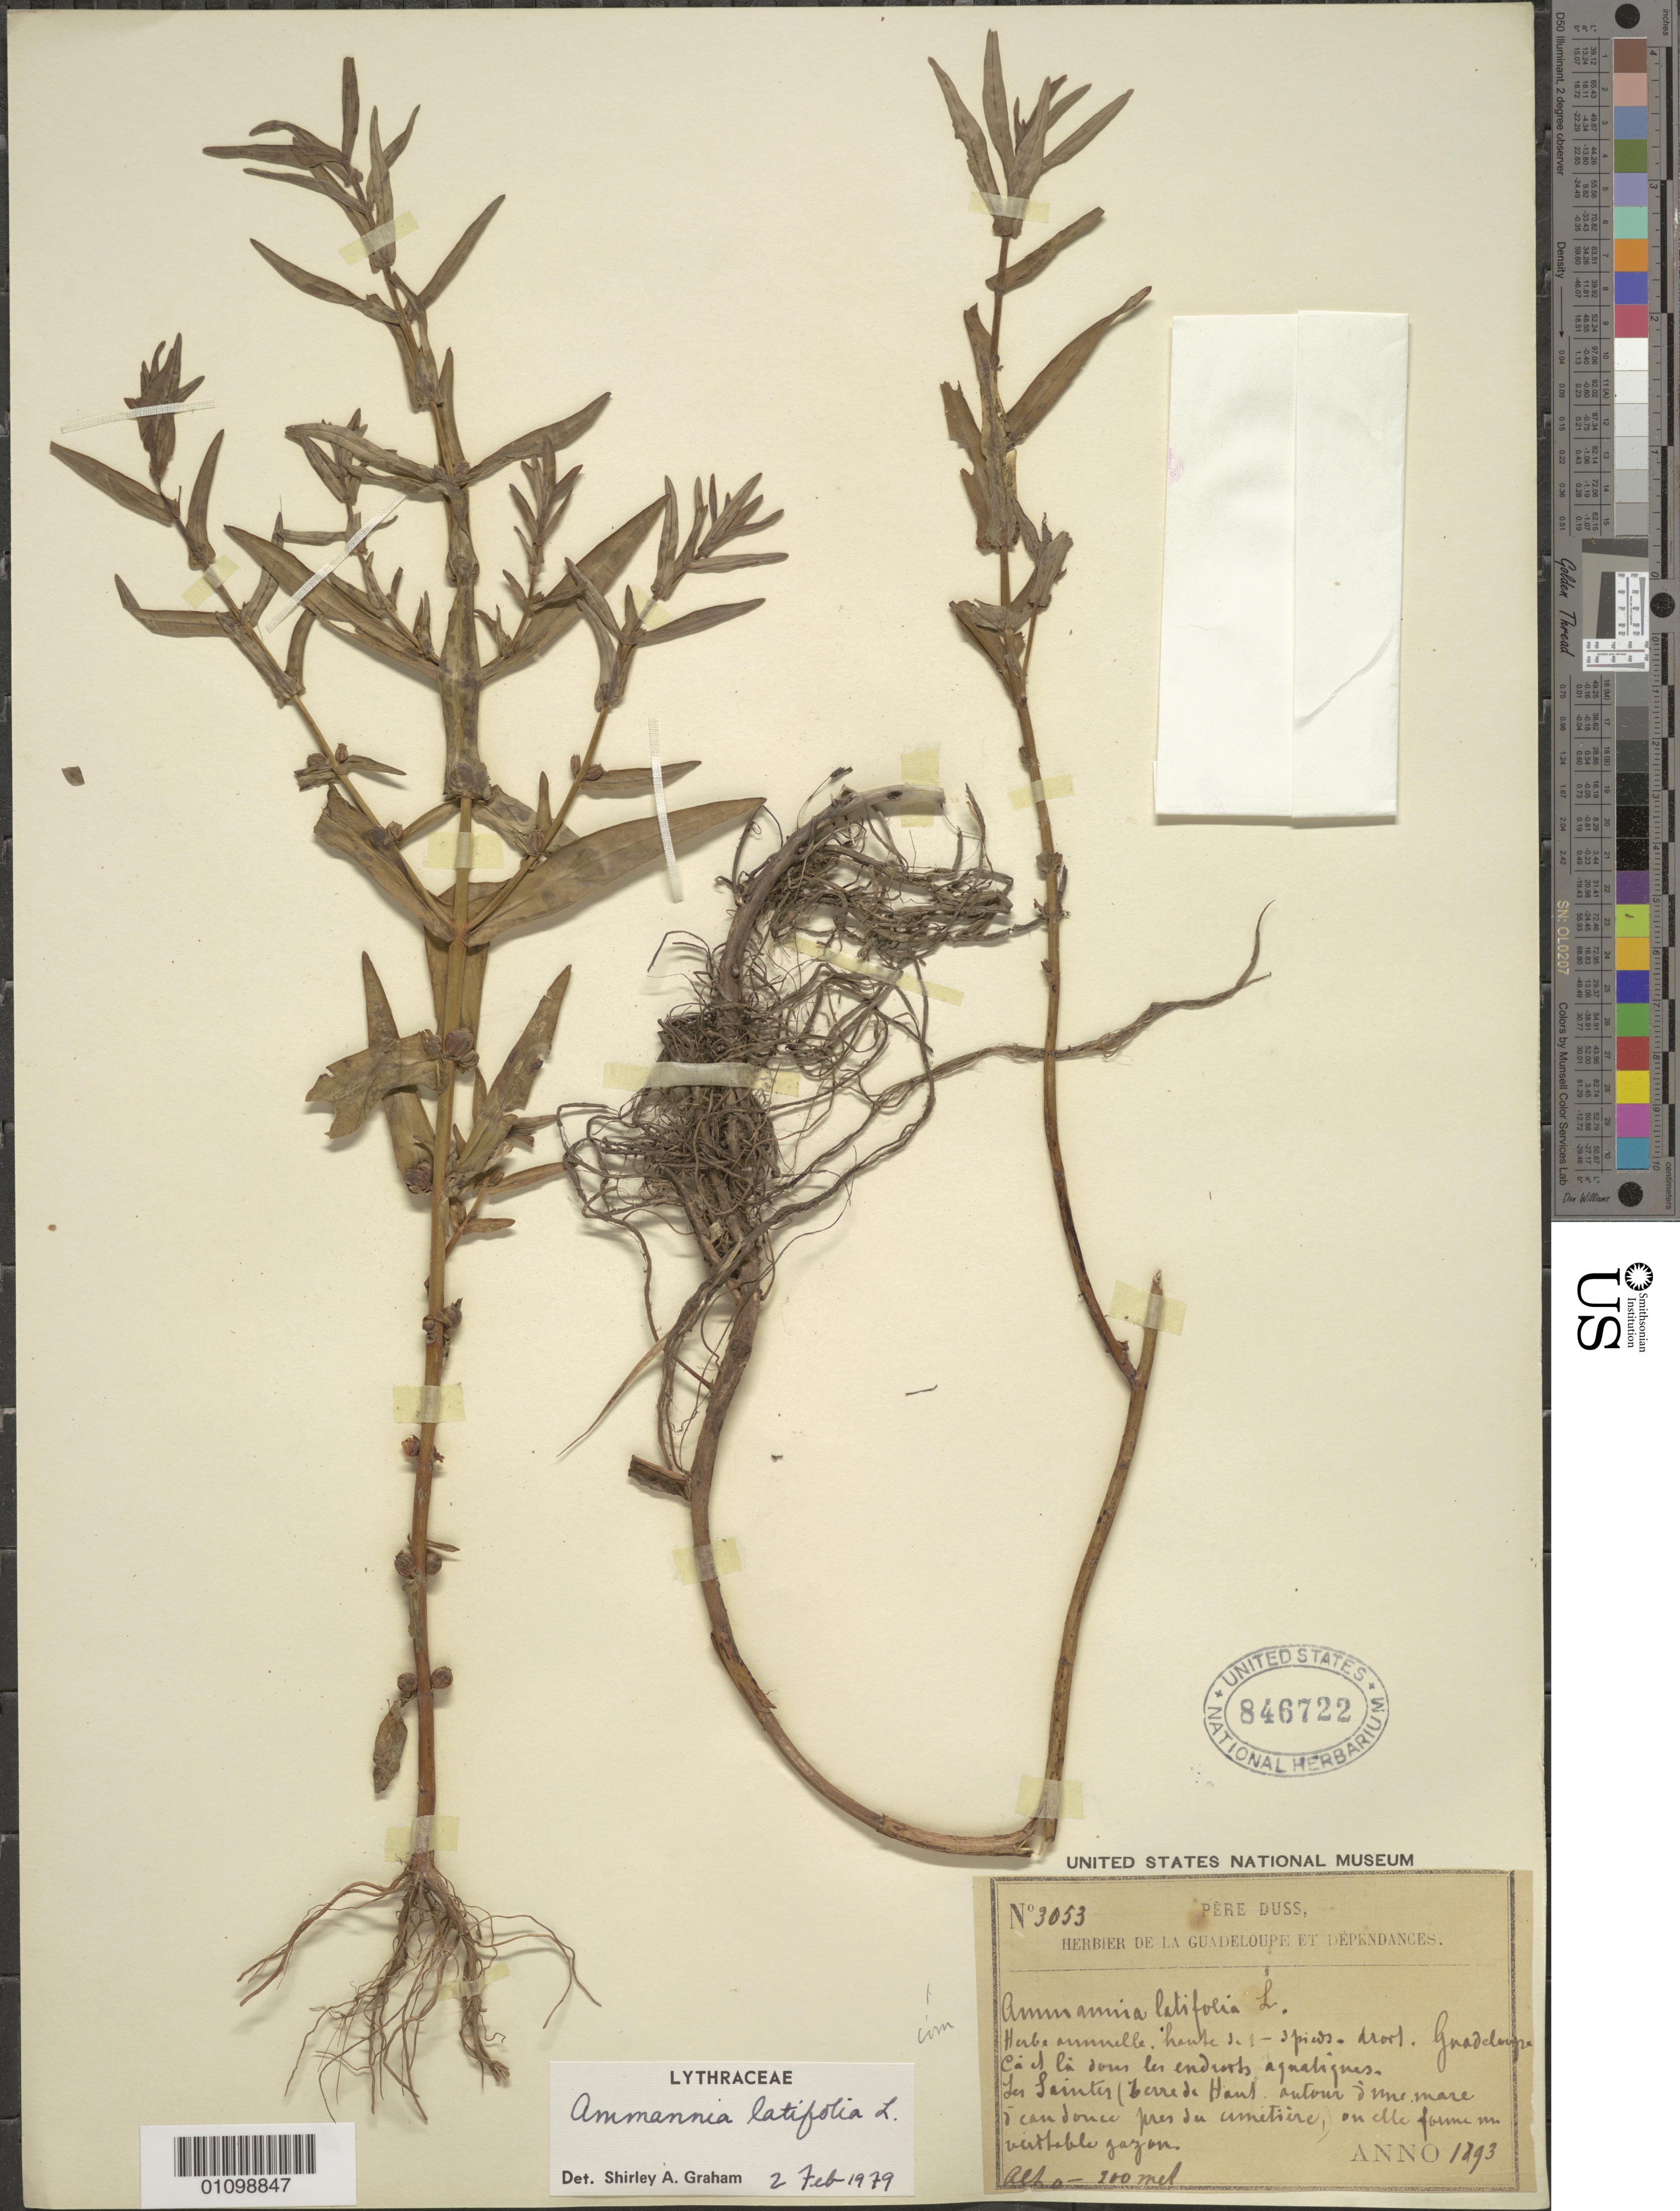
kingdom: Plantae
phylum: Tracheophyta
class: Magnoliopsida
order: Myrtales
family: Lythraceae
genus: Ammannia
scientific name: Ammannia latifolia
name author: L.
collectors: Père Duss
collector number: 3053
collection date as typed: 1895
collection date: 1895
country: Guadeloupe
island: Basse Terre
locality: Pointe-Noire, mare cages du Bourg.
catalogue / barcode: US 846722